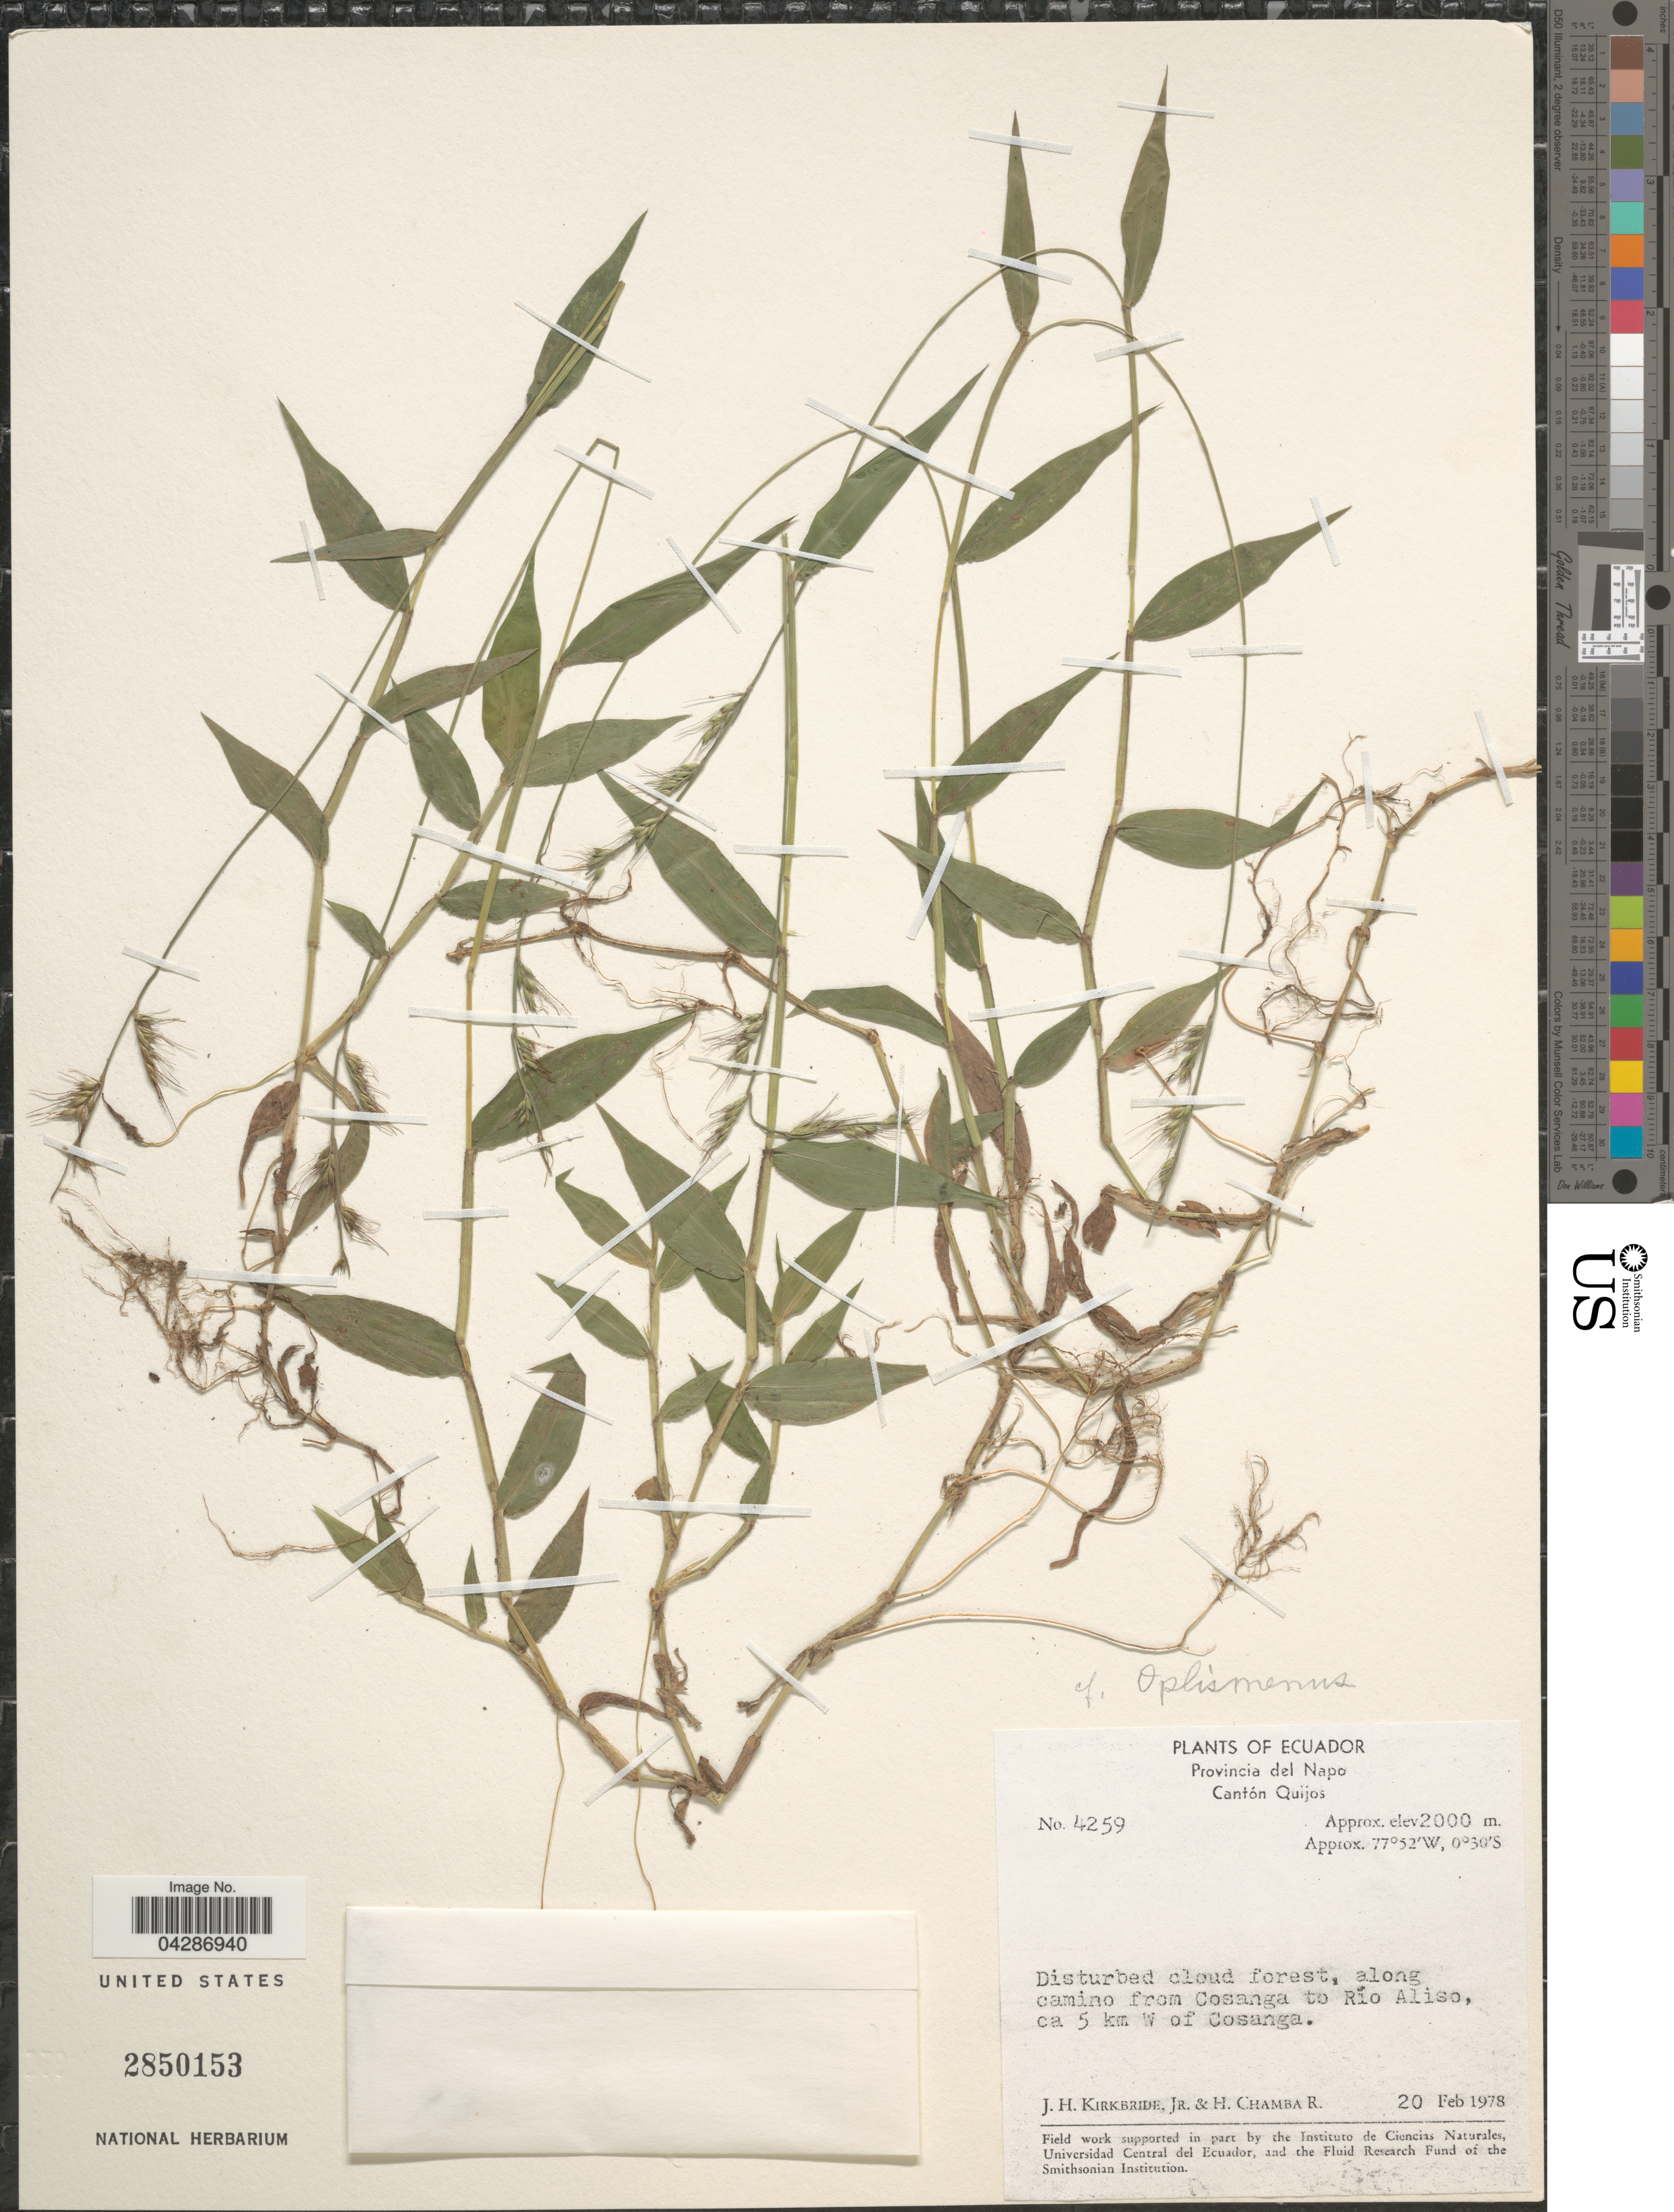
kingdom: Plantae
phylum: Tracheophyta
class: Liliopsida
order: Poales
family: Poaceae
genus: Oplismenus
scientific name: Oplismenus sp.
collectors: J. H. Kirkbride & H. Chamba R.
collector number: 4259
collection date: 1978-02-20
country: Ecuador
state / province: Napo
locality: Provincia del Napo. Cantón Quijos. Disturbed cloud forest, along camino from Cosanga to Río Aliso, ca. 5 km W of Cosanga.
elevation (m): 2000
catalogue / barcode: US 2850153